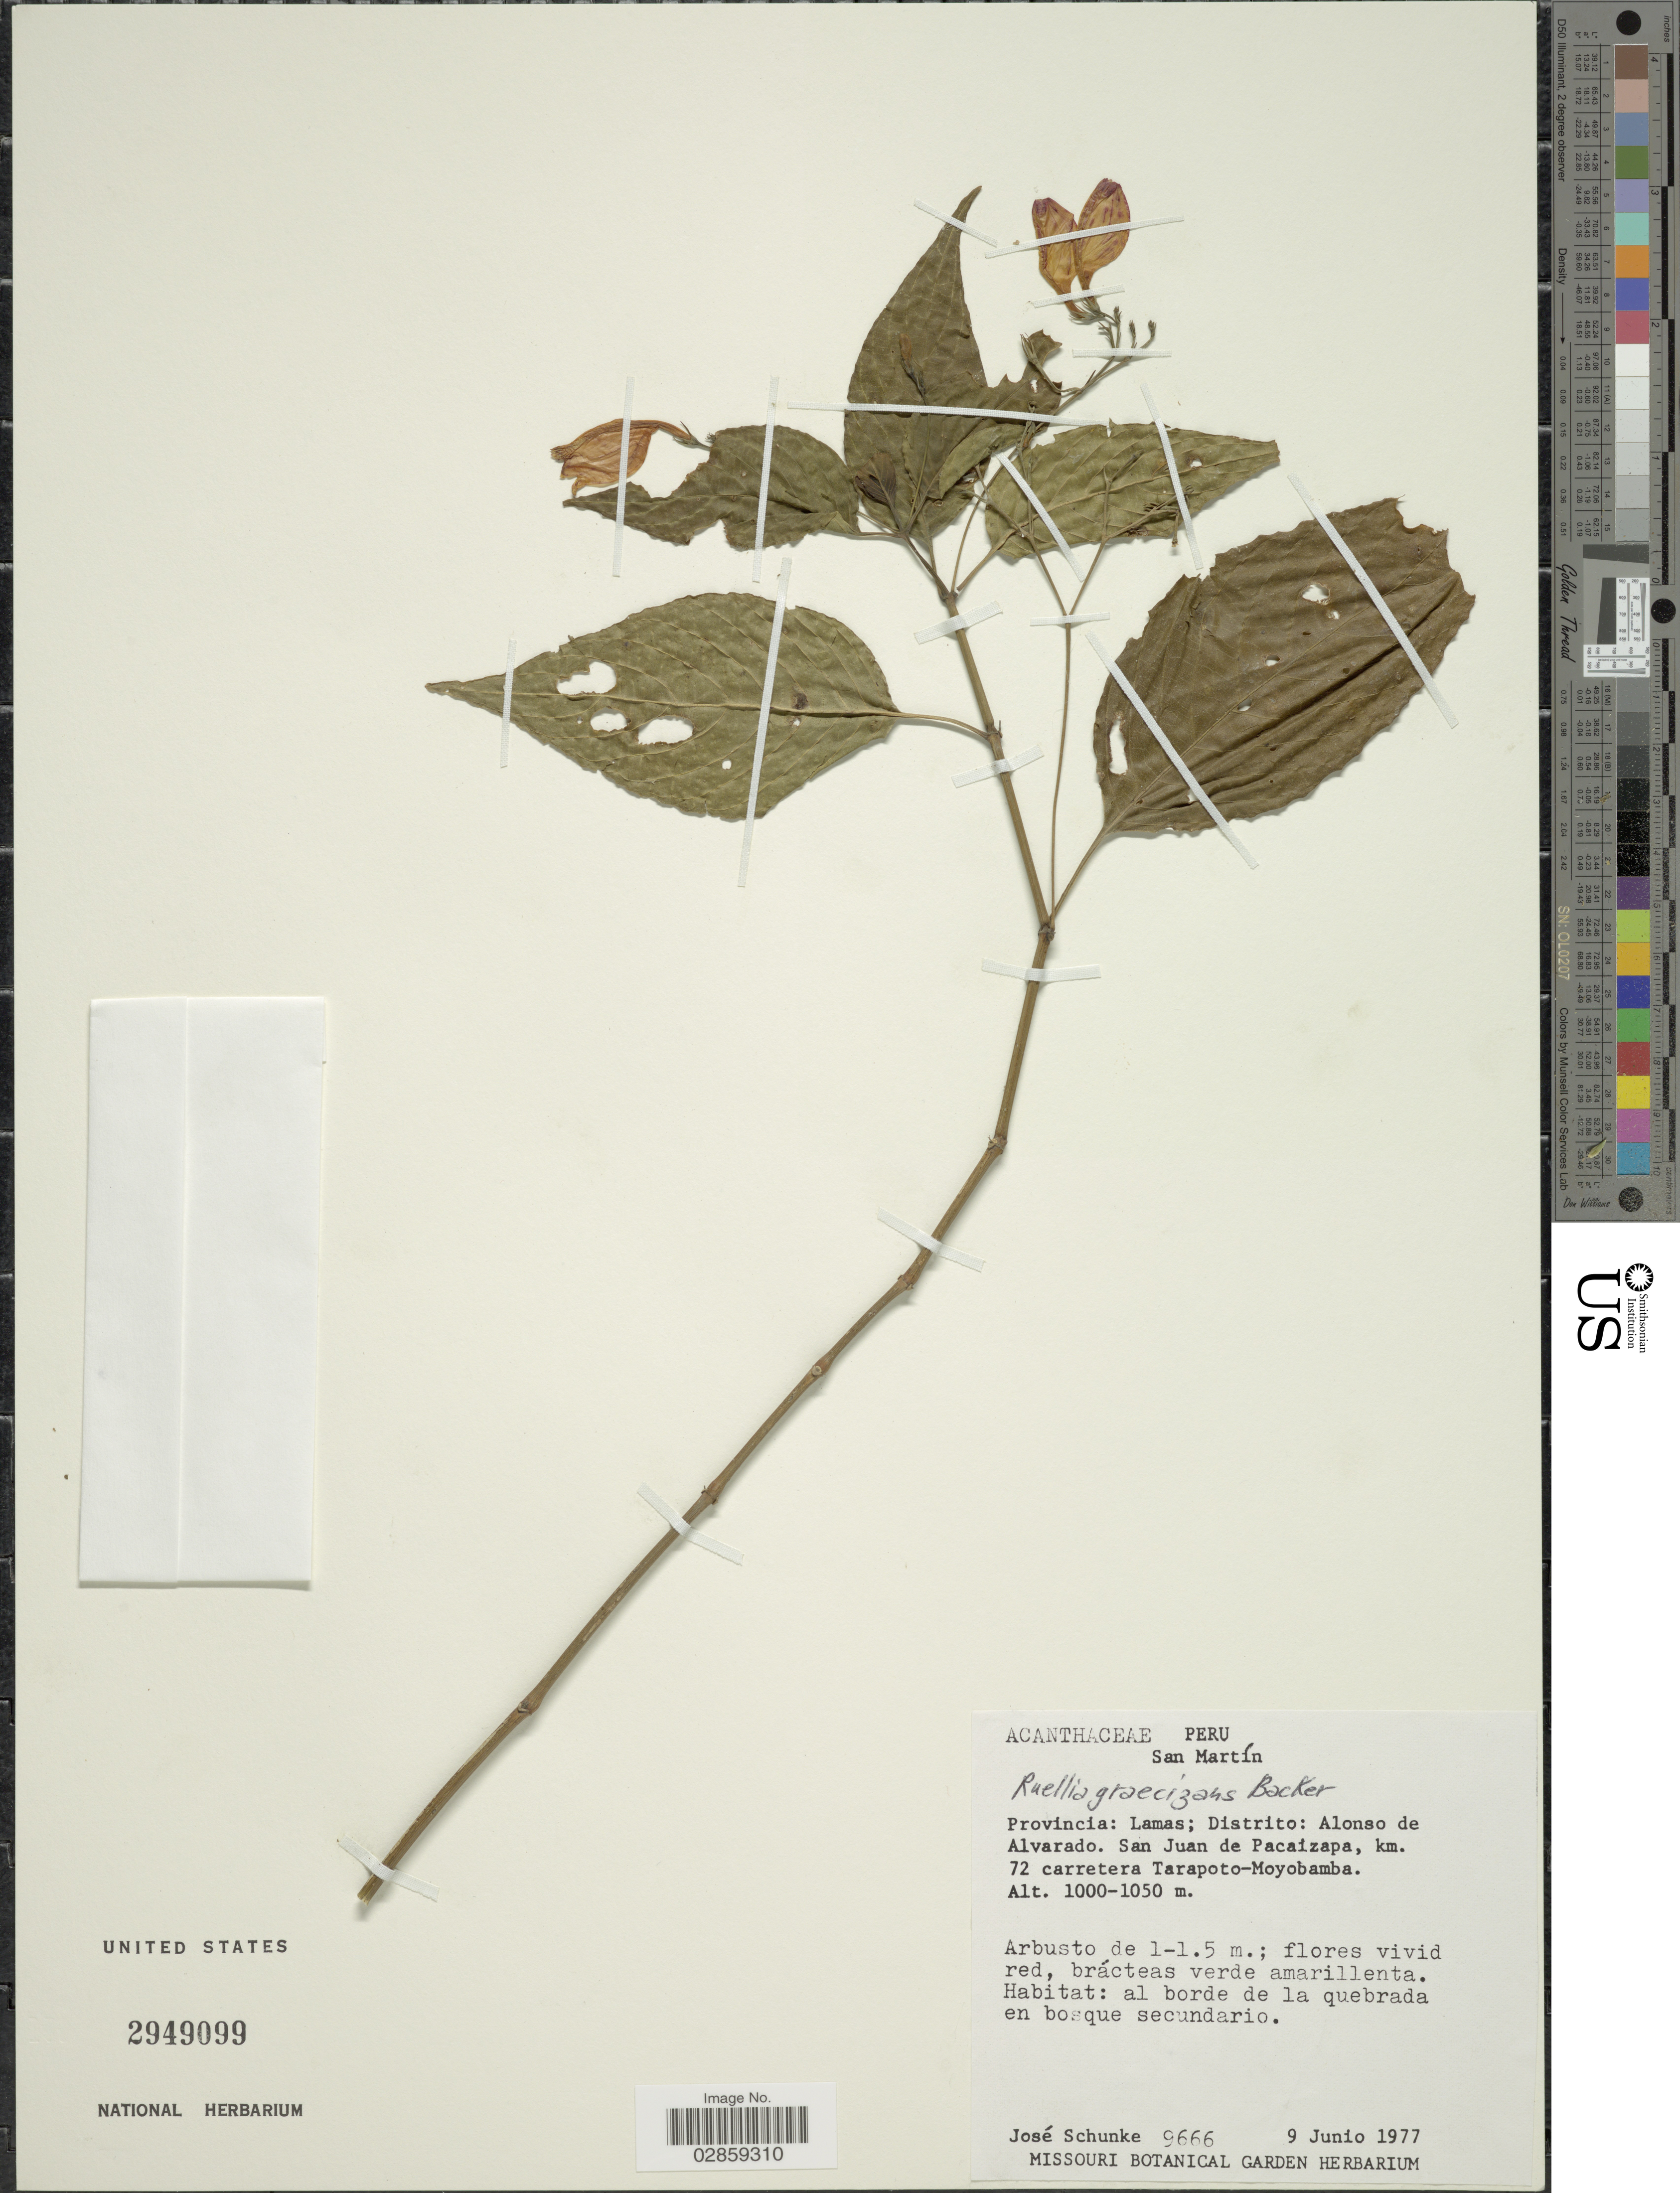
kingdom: Plantae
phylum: Tracheophyta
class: Magnoliopsida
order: Lamiales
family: Acanthaceae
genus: Ruellia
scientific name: Ruellia brevifolia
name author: (Pohl) C. Ezcurra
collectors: J. M. Schunke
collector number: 9666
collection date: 1977-06-09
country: Peru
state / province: San Martín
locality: Provincia: Lamas; Distrito: Alonso de Alvarado. San Juan de Pacaizapa, km. 72 carretera Tarapoto-Moyobamba.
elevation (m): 1000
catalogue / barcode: US 2949099